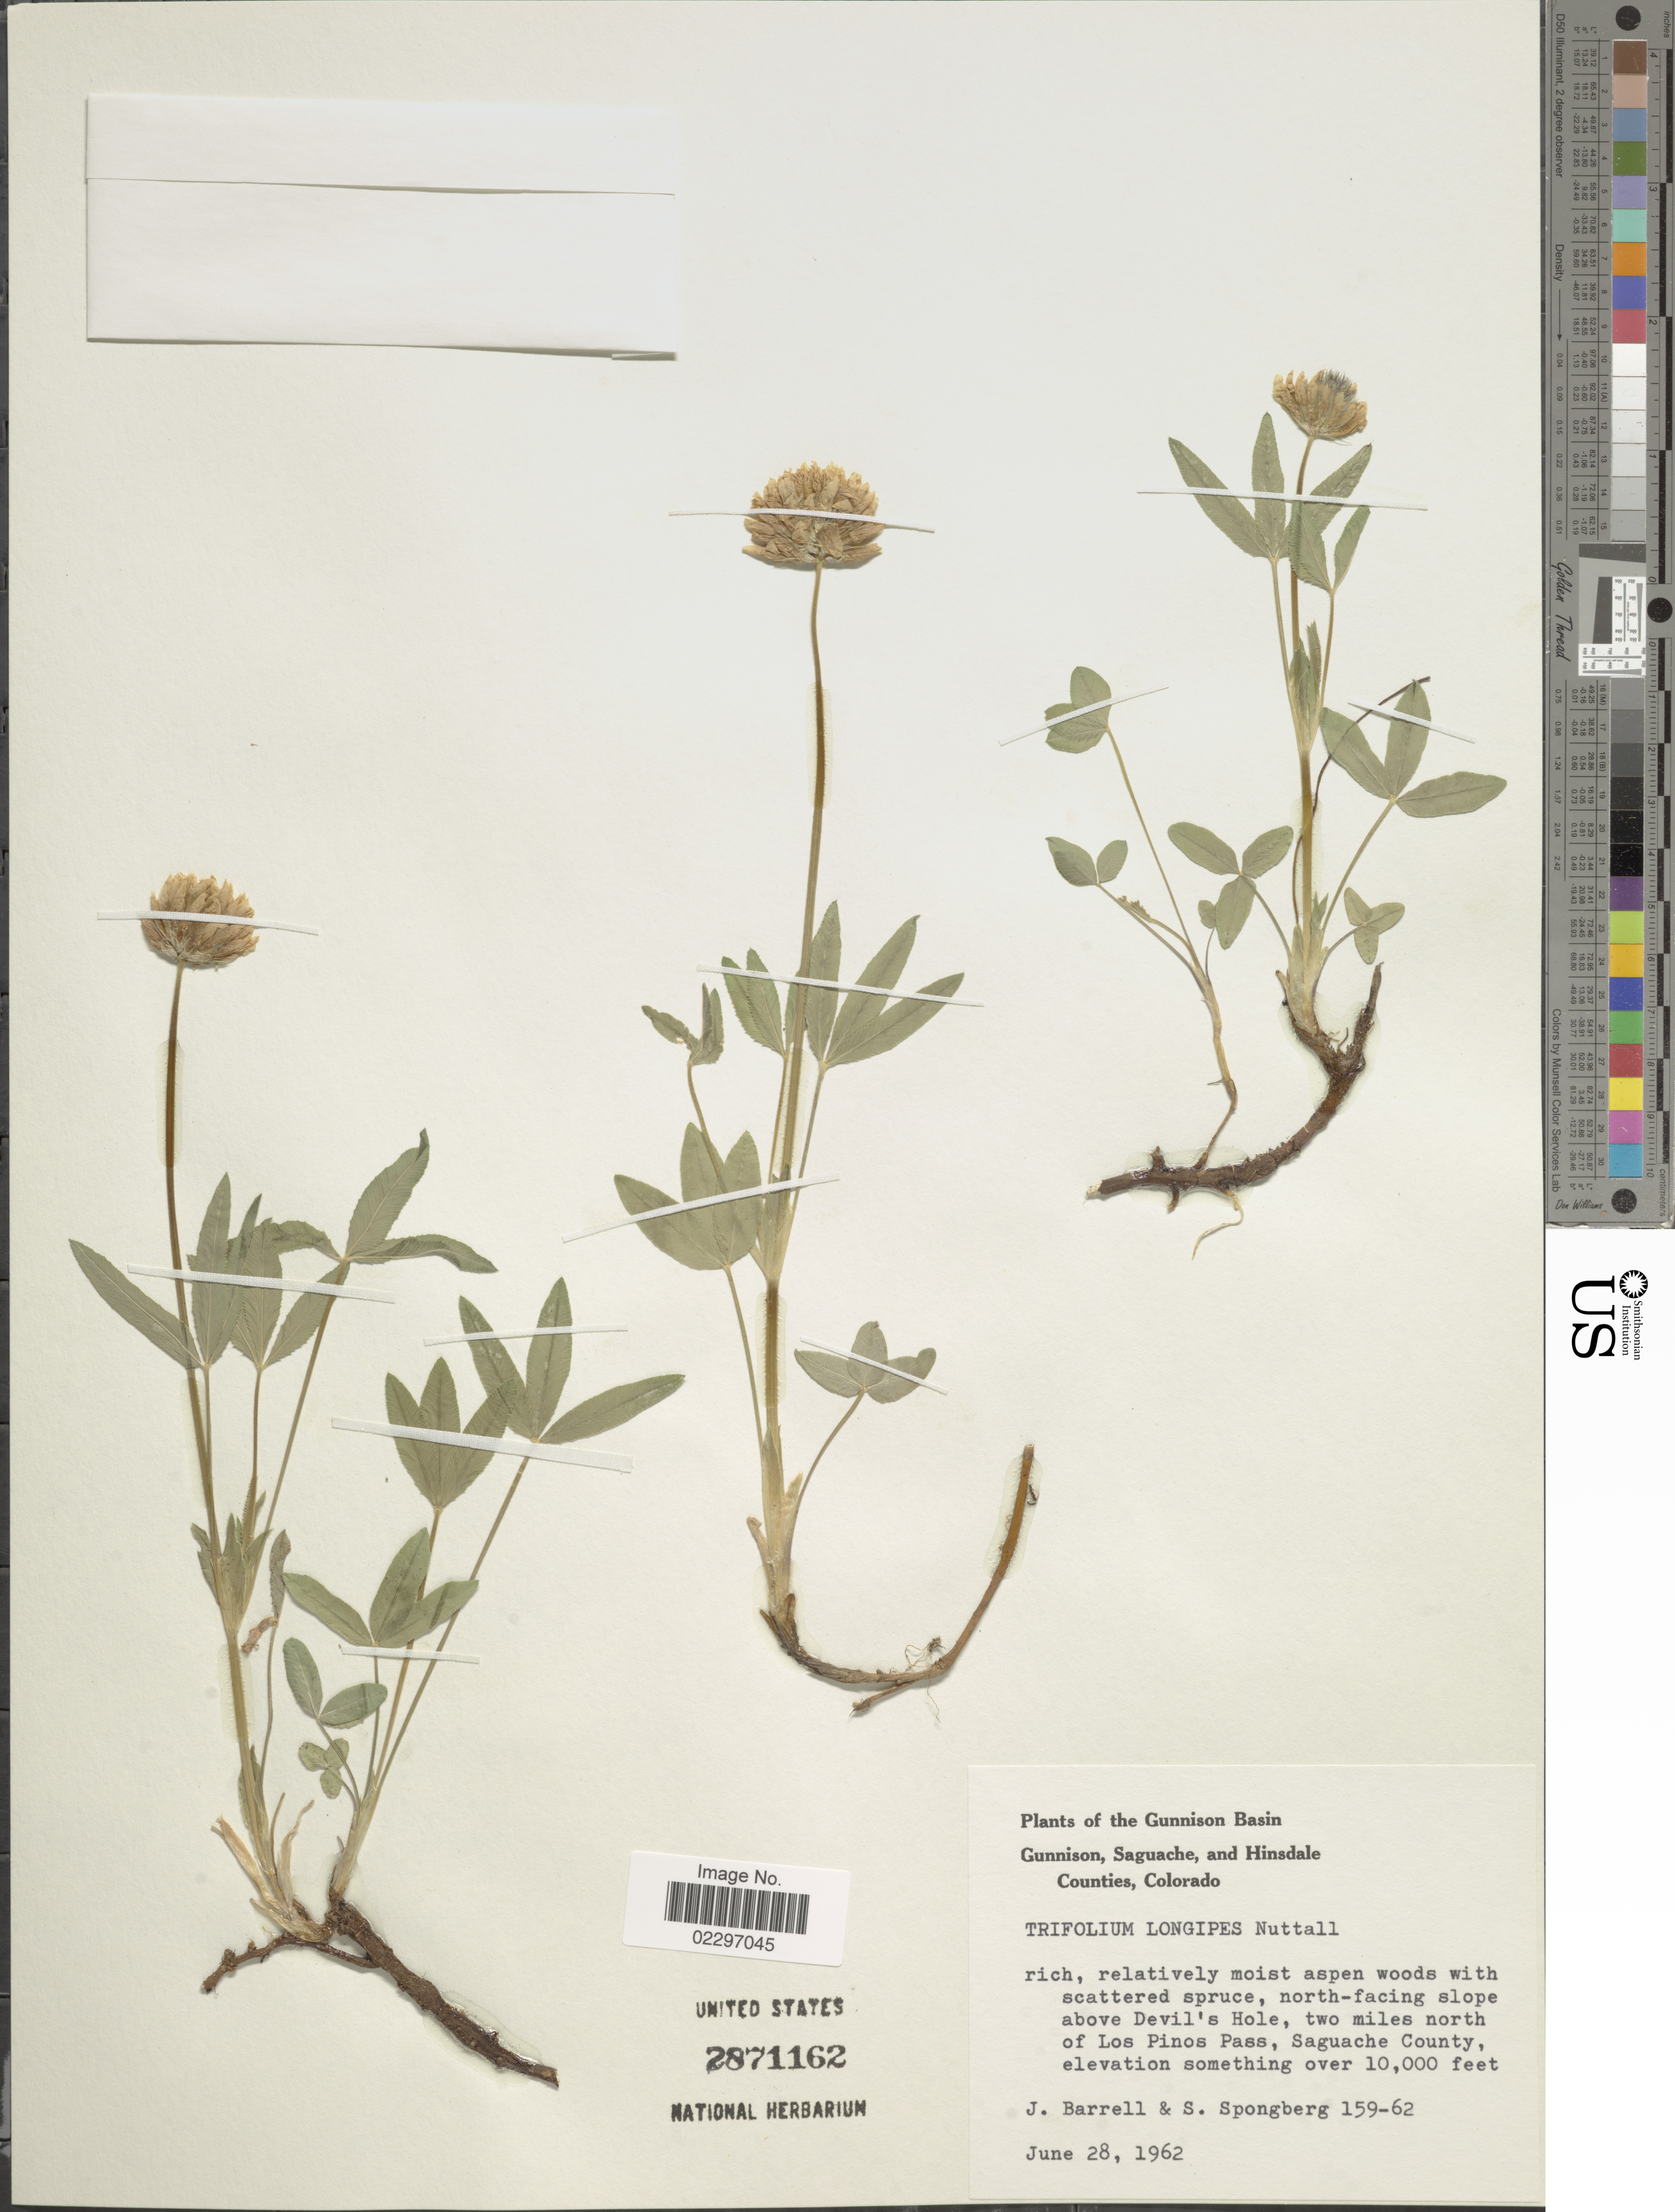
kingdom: Plantae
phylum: Tracheophyta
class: Magnoliopsida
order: Fabales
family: Fabaceae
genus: Trifolium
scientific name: Trifolium longipes subsp. longipes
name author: Nutt.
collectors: J. Barrell & S. A.Spongberg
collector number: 159-62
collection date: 1962-06-28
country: United States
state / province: Colorado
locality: Gunnison Basin. Gunnison, Saguache, and Hinsdale Counties, Colorado. North-facing slope above Devil's Hole, two miles north of Los Pinos Pass, Saguache County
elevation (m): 3048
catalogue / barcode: US 2871162